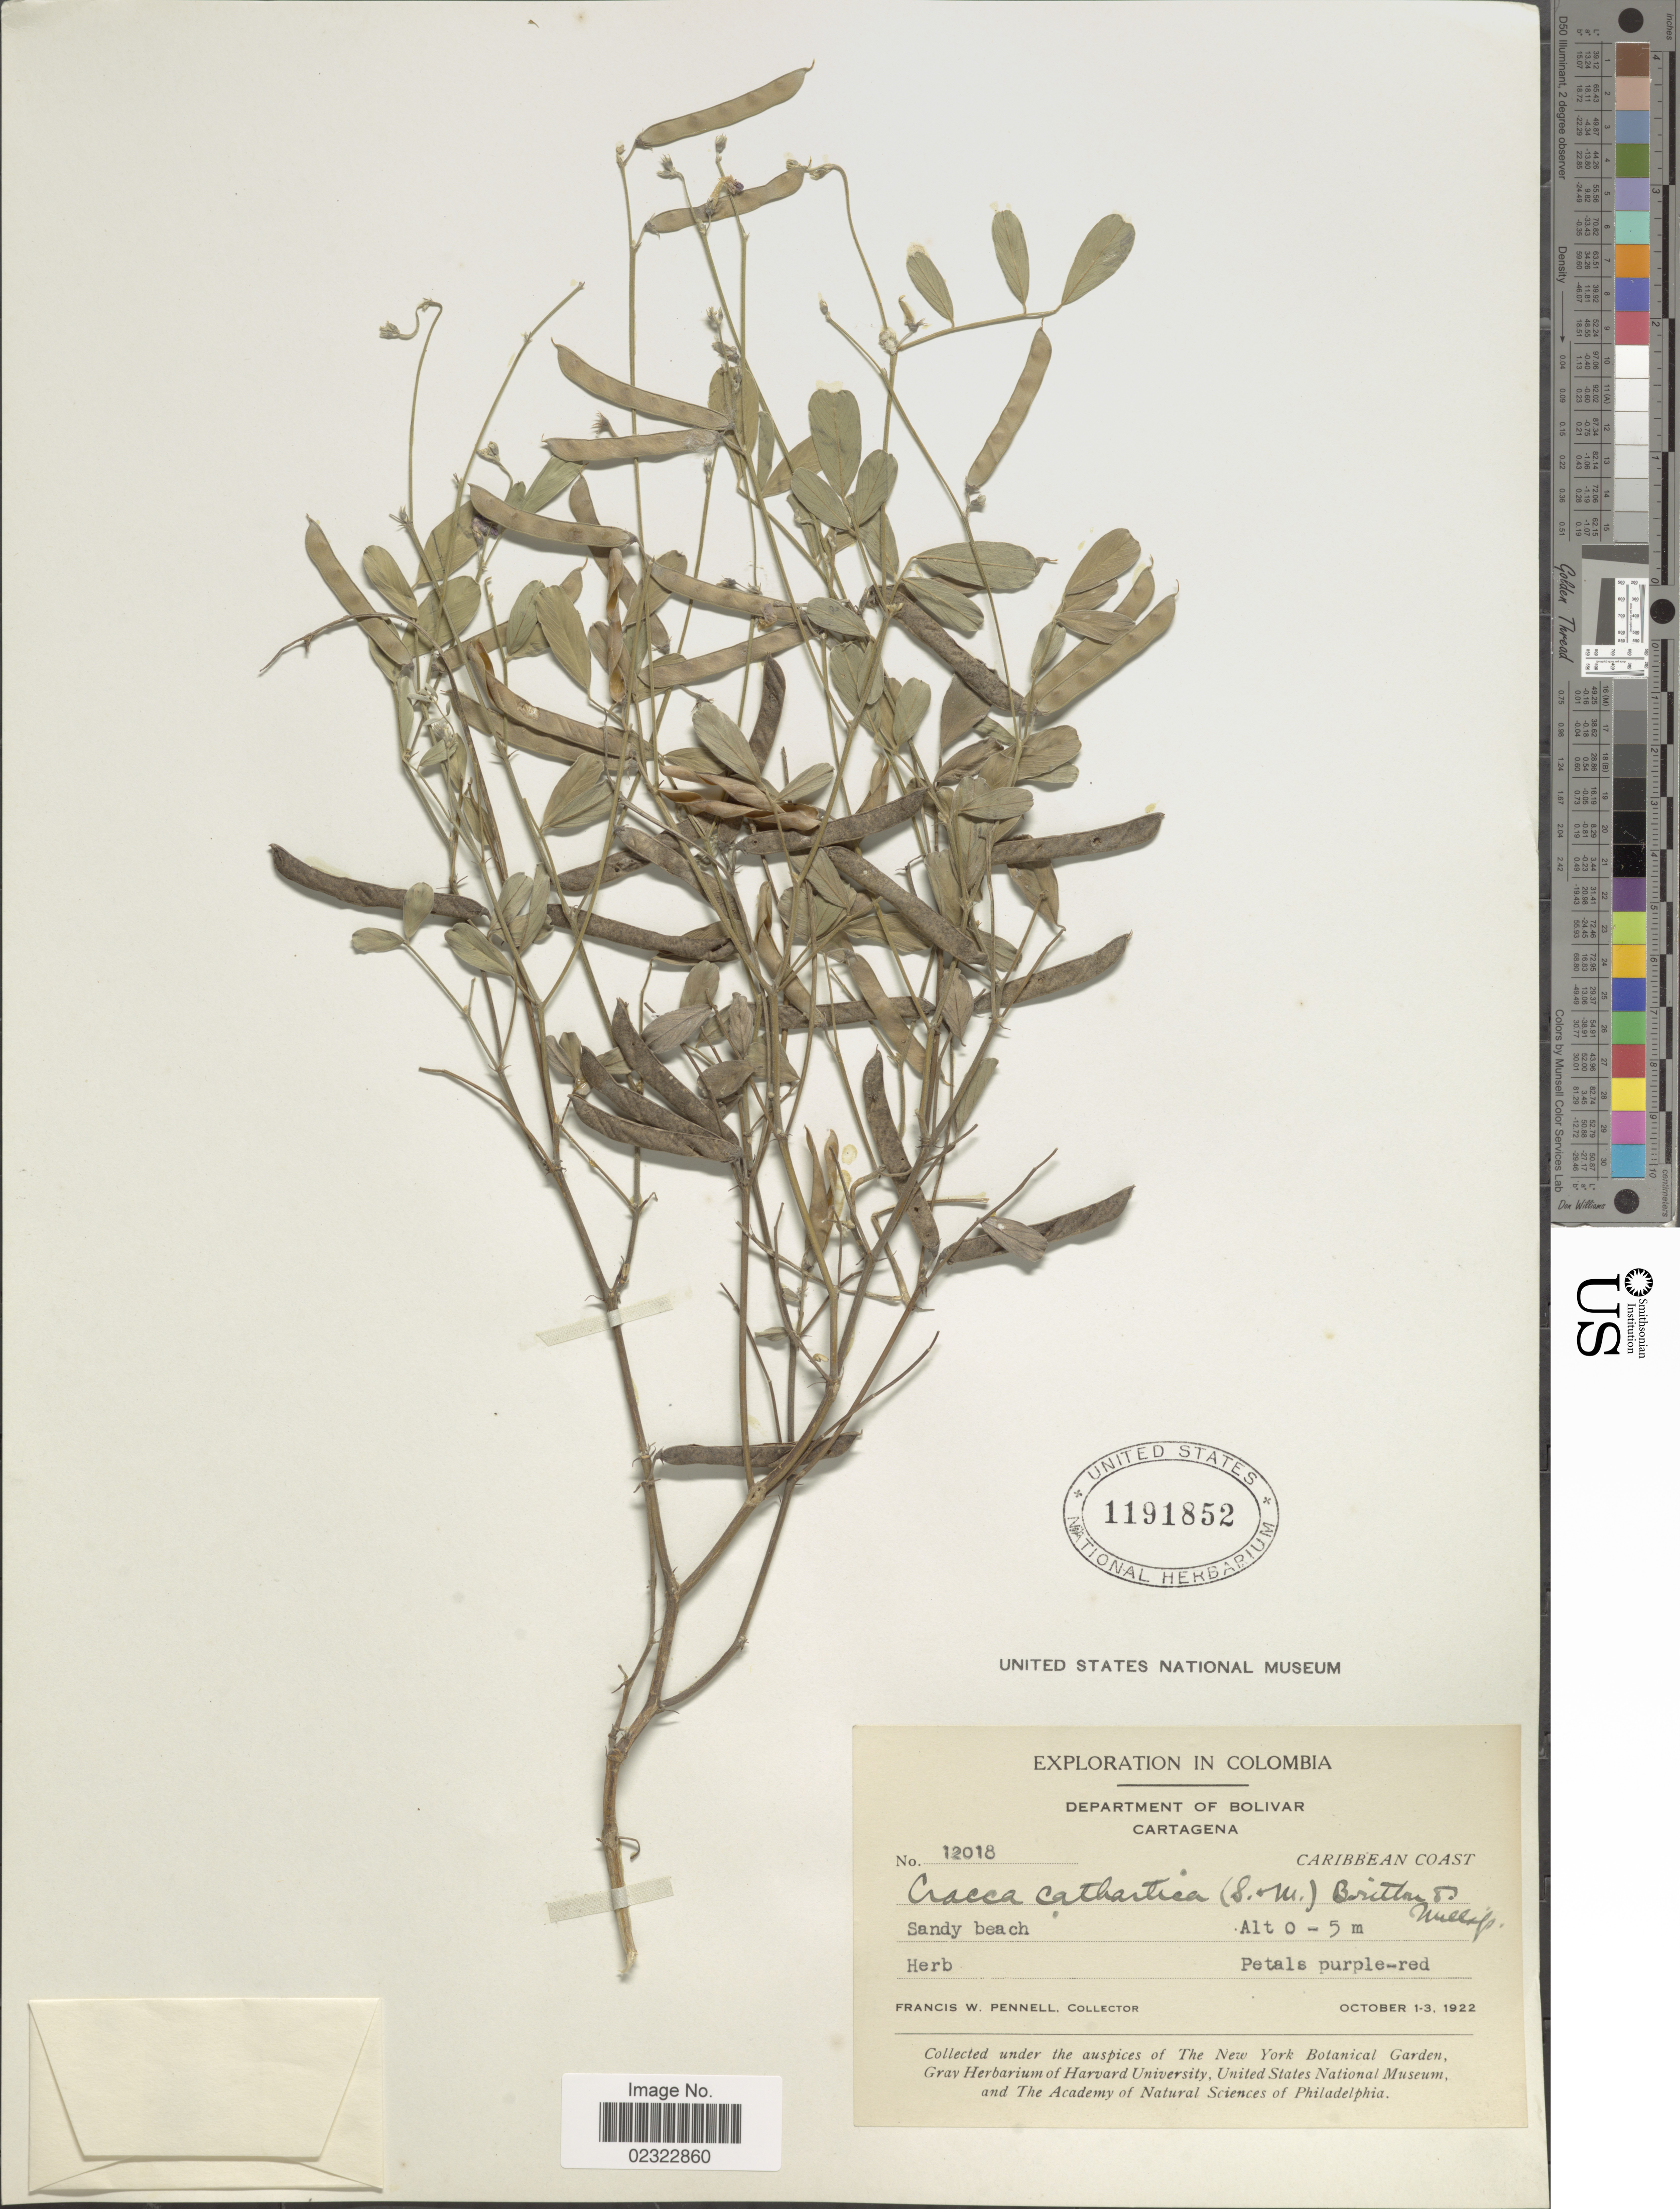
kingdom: Plantae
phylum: Tracheophyta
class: Magnoliopsida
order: Fabales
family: Fabaceae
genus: Tephrosia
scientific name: Tephrosia senna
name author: Kunth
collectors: F. W. Pennell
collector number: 12018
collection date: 1922-10-01/1922-10-03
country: Colombia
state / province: Bolívar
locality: Department of Bolivar, Cartagena, Caribbean Coast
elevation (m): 0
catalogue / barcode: US 1191852